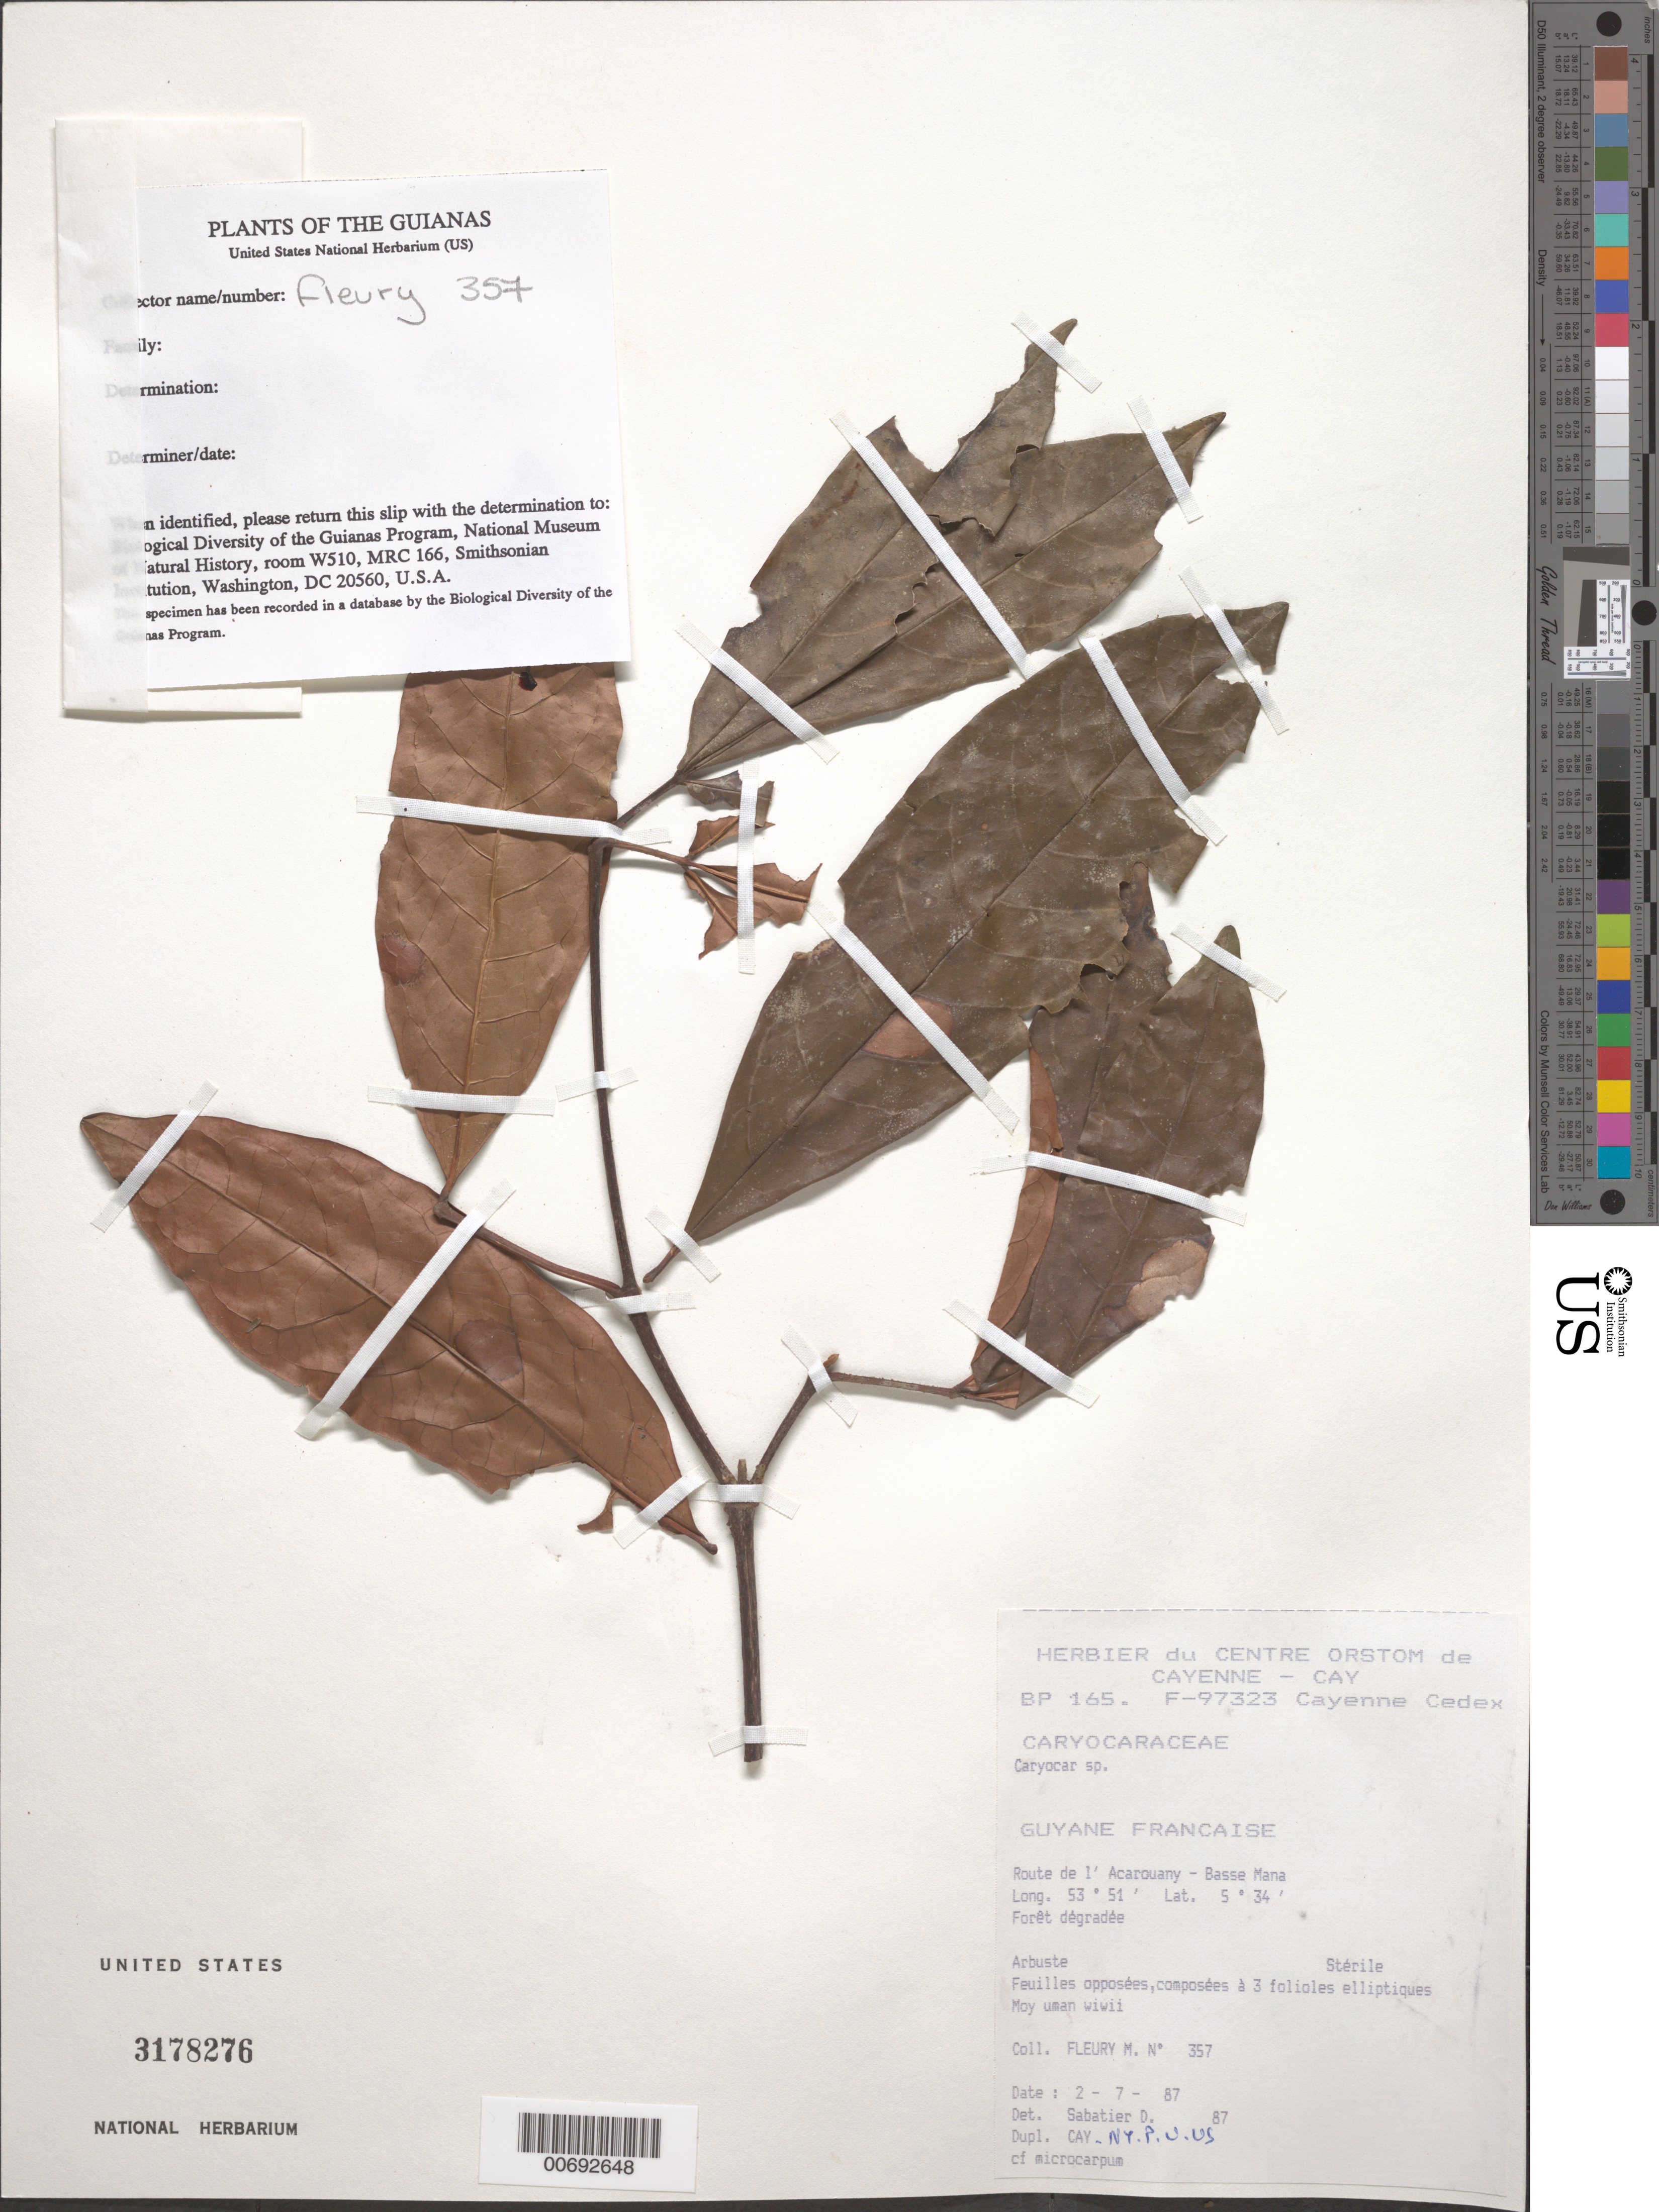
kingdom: Plantae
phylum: Tracheophyta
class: Magnoliopsida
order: Malpighiales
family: Caryocaraceae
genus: Caryocar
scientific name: Caryocar sp.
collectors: M. Fleury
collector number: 357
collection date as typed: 2-Jul-87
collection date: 1987-07-02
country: French Guiana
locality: Route de l'Acarouany, Bassin de la Mana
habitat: Disturbed forest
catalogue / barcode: US 3178276